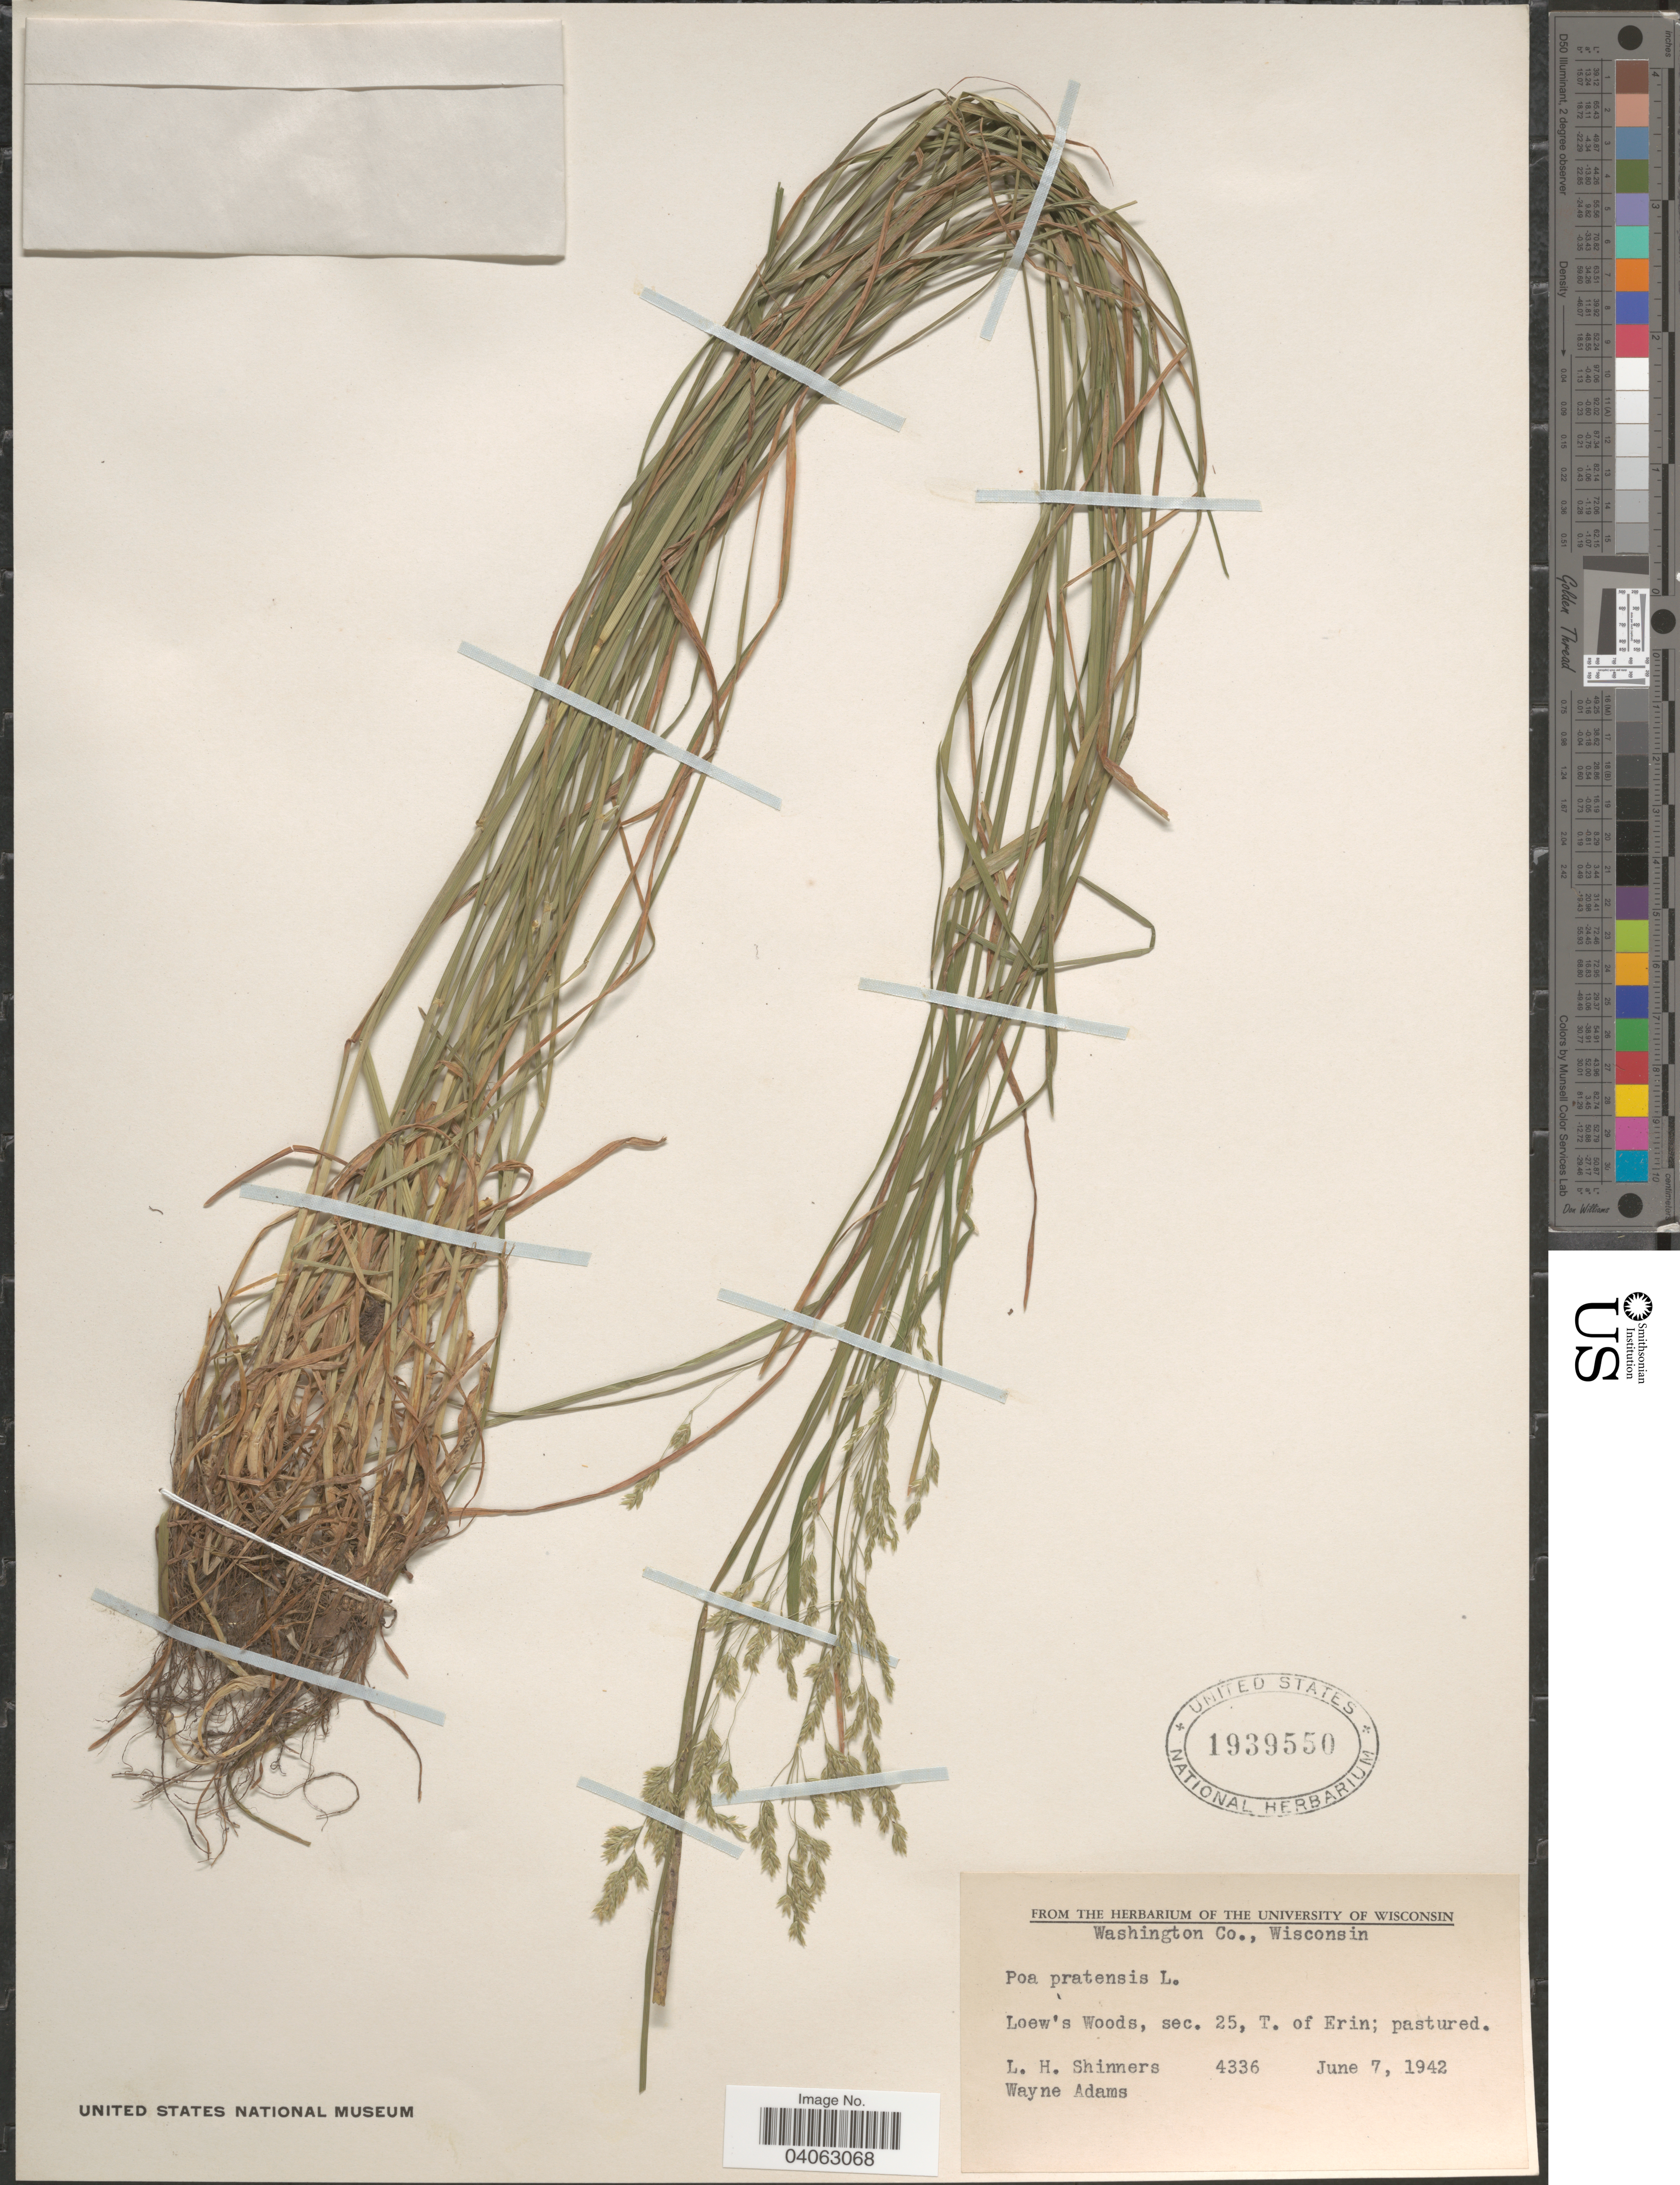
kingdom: Plantae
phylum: Tracheophyta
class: Liliopsida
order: Poales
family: Poaceae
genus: Poa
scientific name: Poa pratensis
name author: L.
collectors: L. H. Shinners & W. Adams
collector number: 4336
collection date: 1942-06-07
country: United States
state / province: Wisconsin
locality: Washington Co. Loew's Woods, sec. 25, T. of Erin.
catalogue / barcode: US 1939550